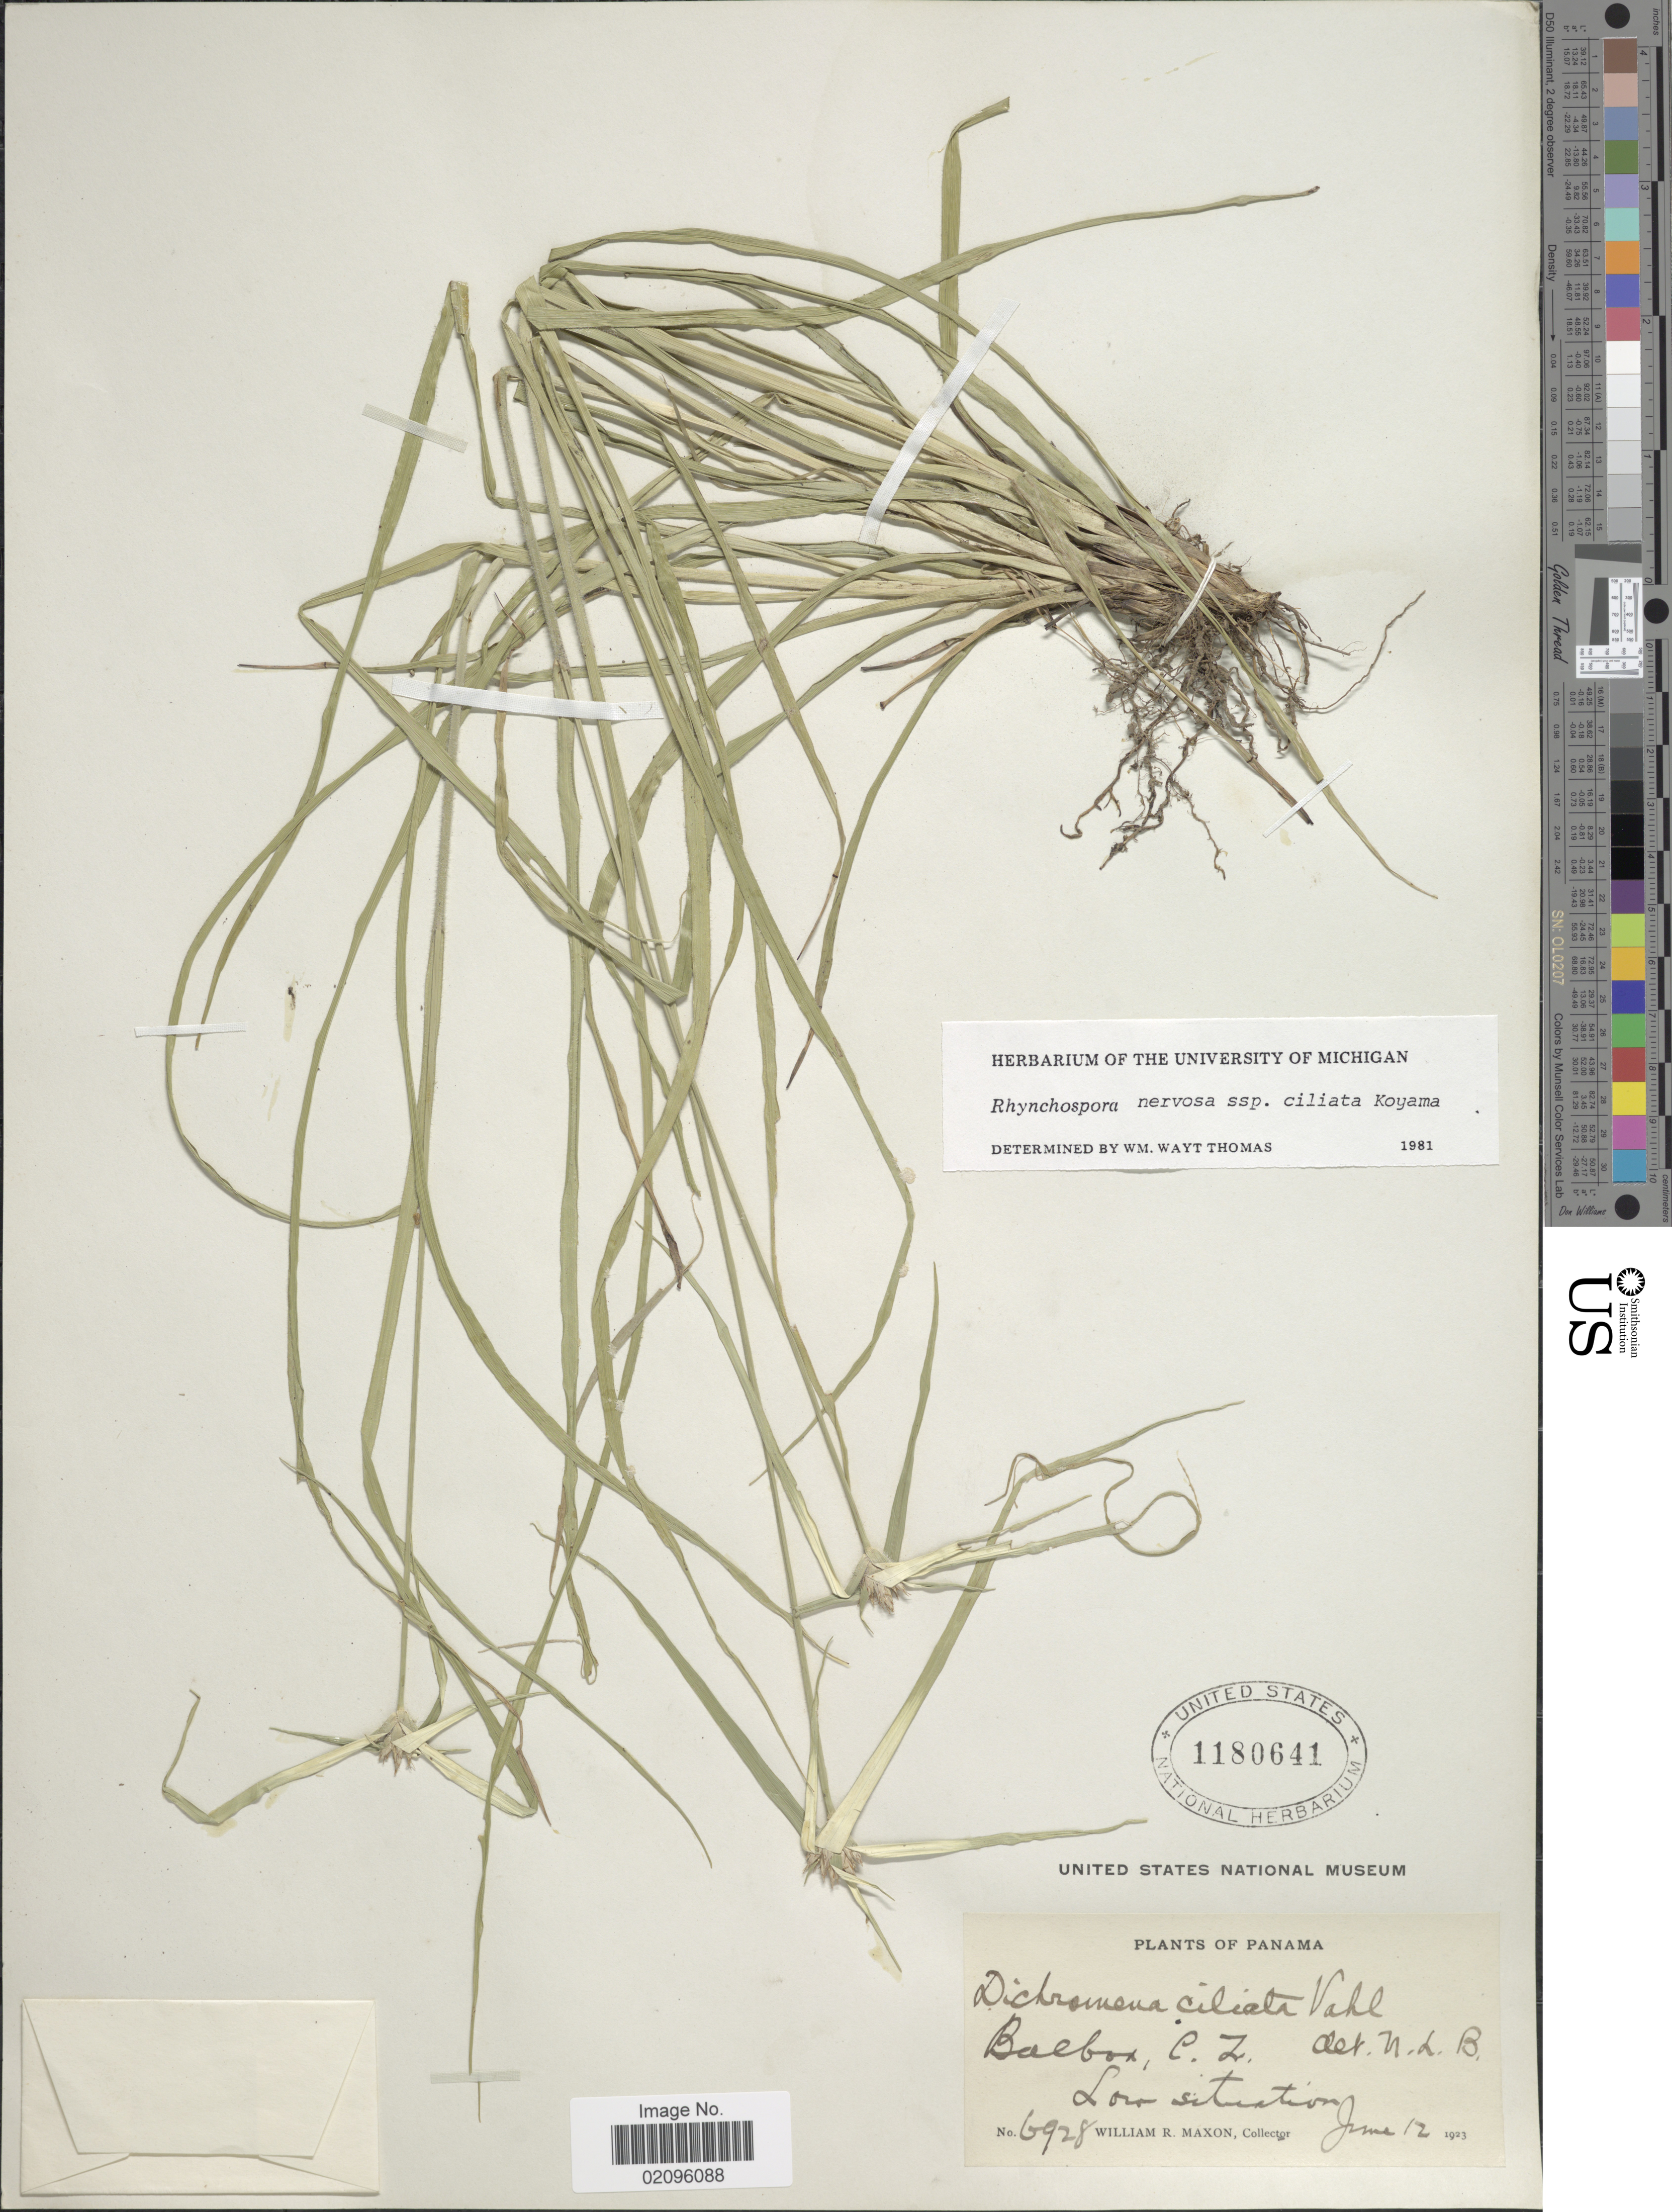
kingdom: Plantae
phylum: Tracheophyta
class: Liliopsida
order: Poales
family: Cyperaceae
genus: Rhynchospora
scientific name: Rhynchospora nervosa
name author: (Vahl) Boeckeler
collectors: W. R. Maxon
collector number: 6928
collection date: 1923-06-12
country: Panama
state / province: Colón / Panamá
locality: Balboa, C.Z., Low situation.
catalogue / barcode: US 1180641